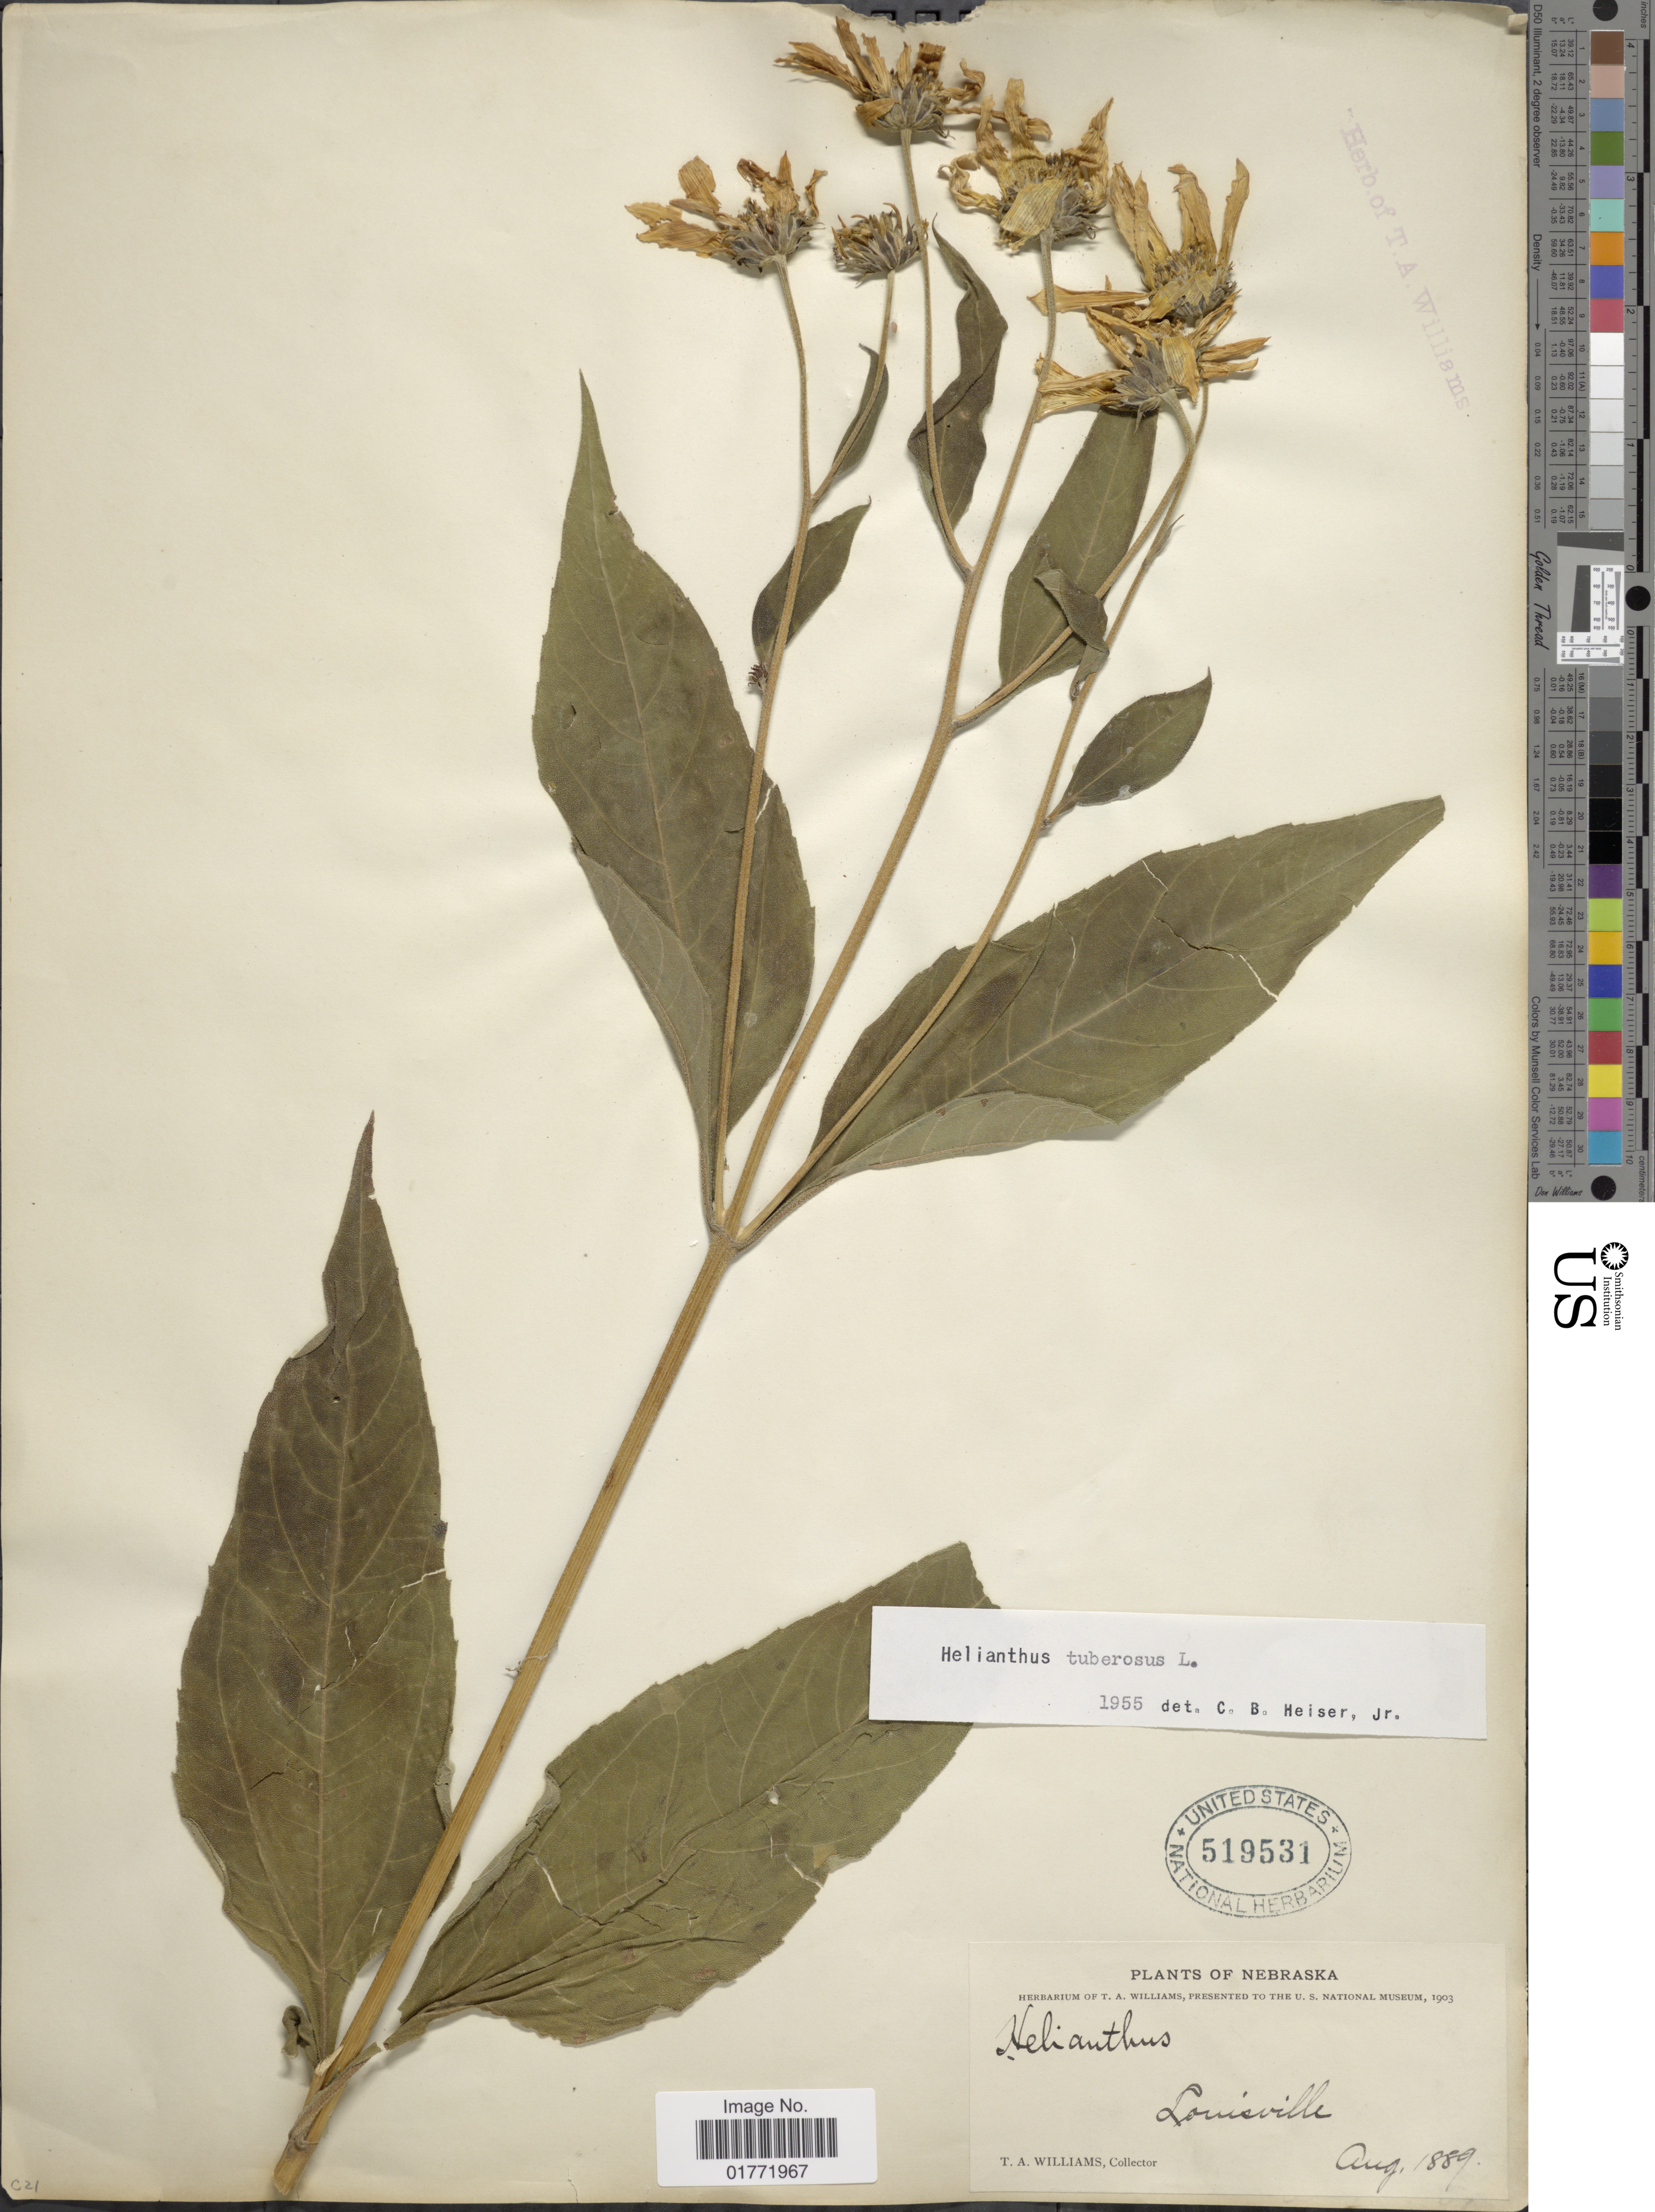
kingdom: Plantae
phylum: Tracheophyta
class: Magnoliopsida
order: Asterales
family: Asteraceae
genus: Helianthus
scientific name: Helianthus tuberosus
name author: L.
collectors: T. A. Williams (herbarium)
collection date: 1889-08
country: United States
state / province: Nebraska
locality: Louisvill, Nebraska.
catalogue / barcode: US 519531